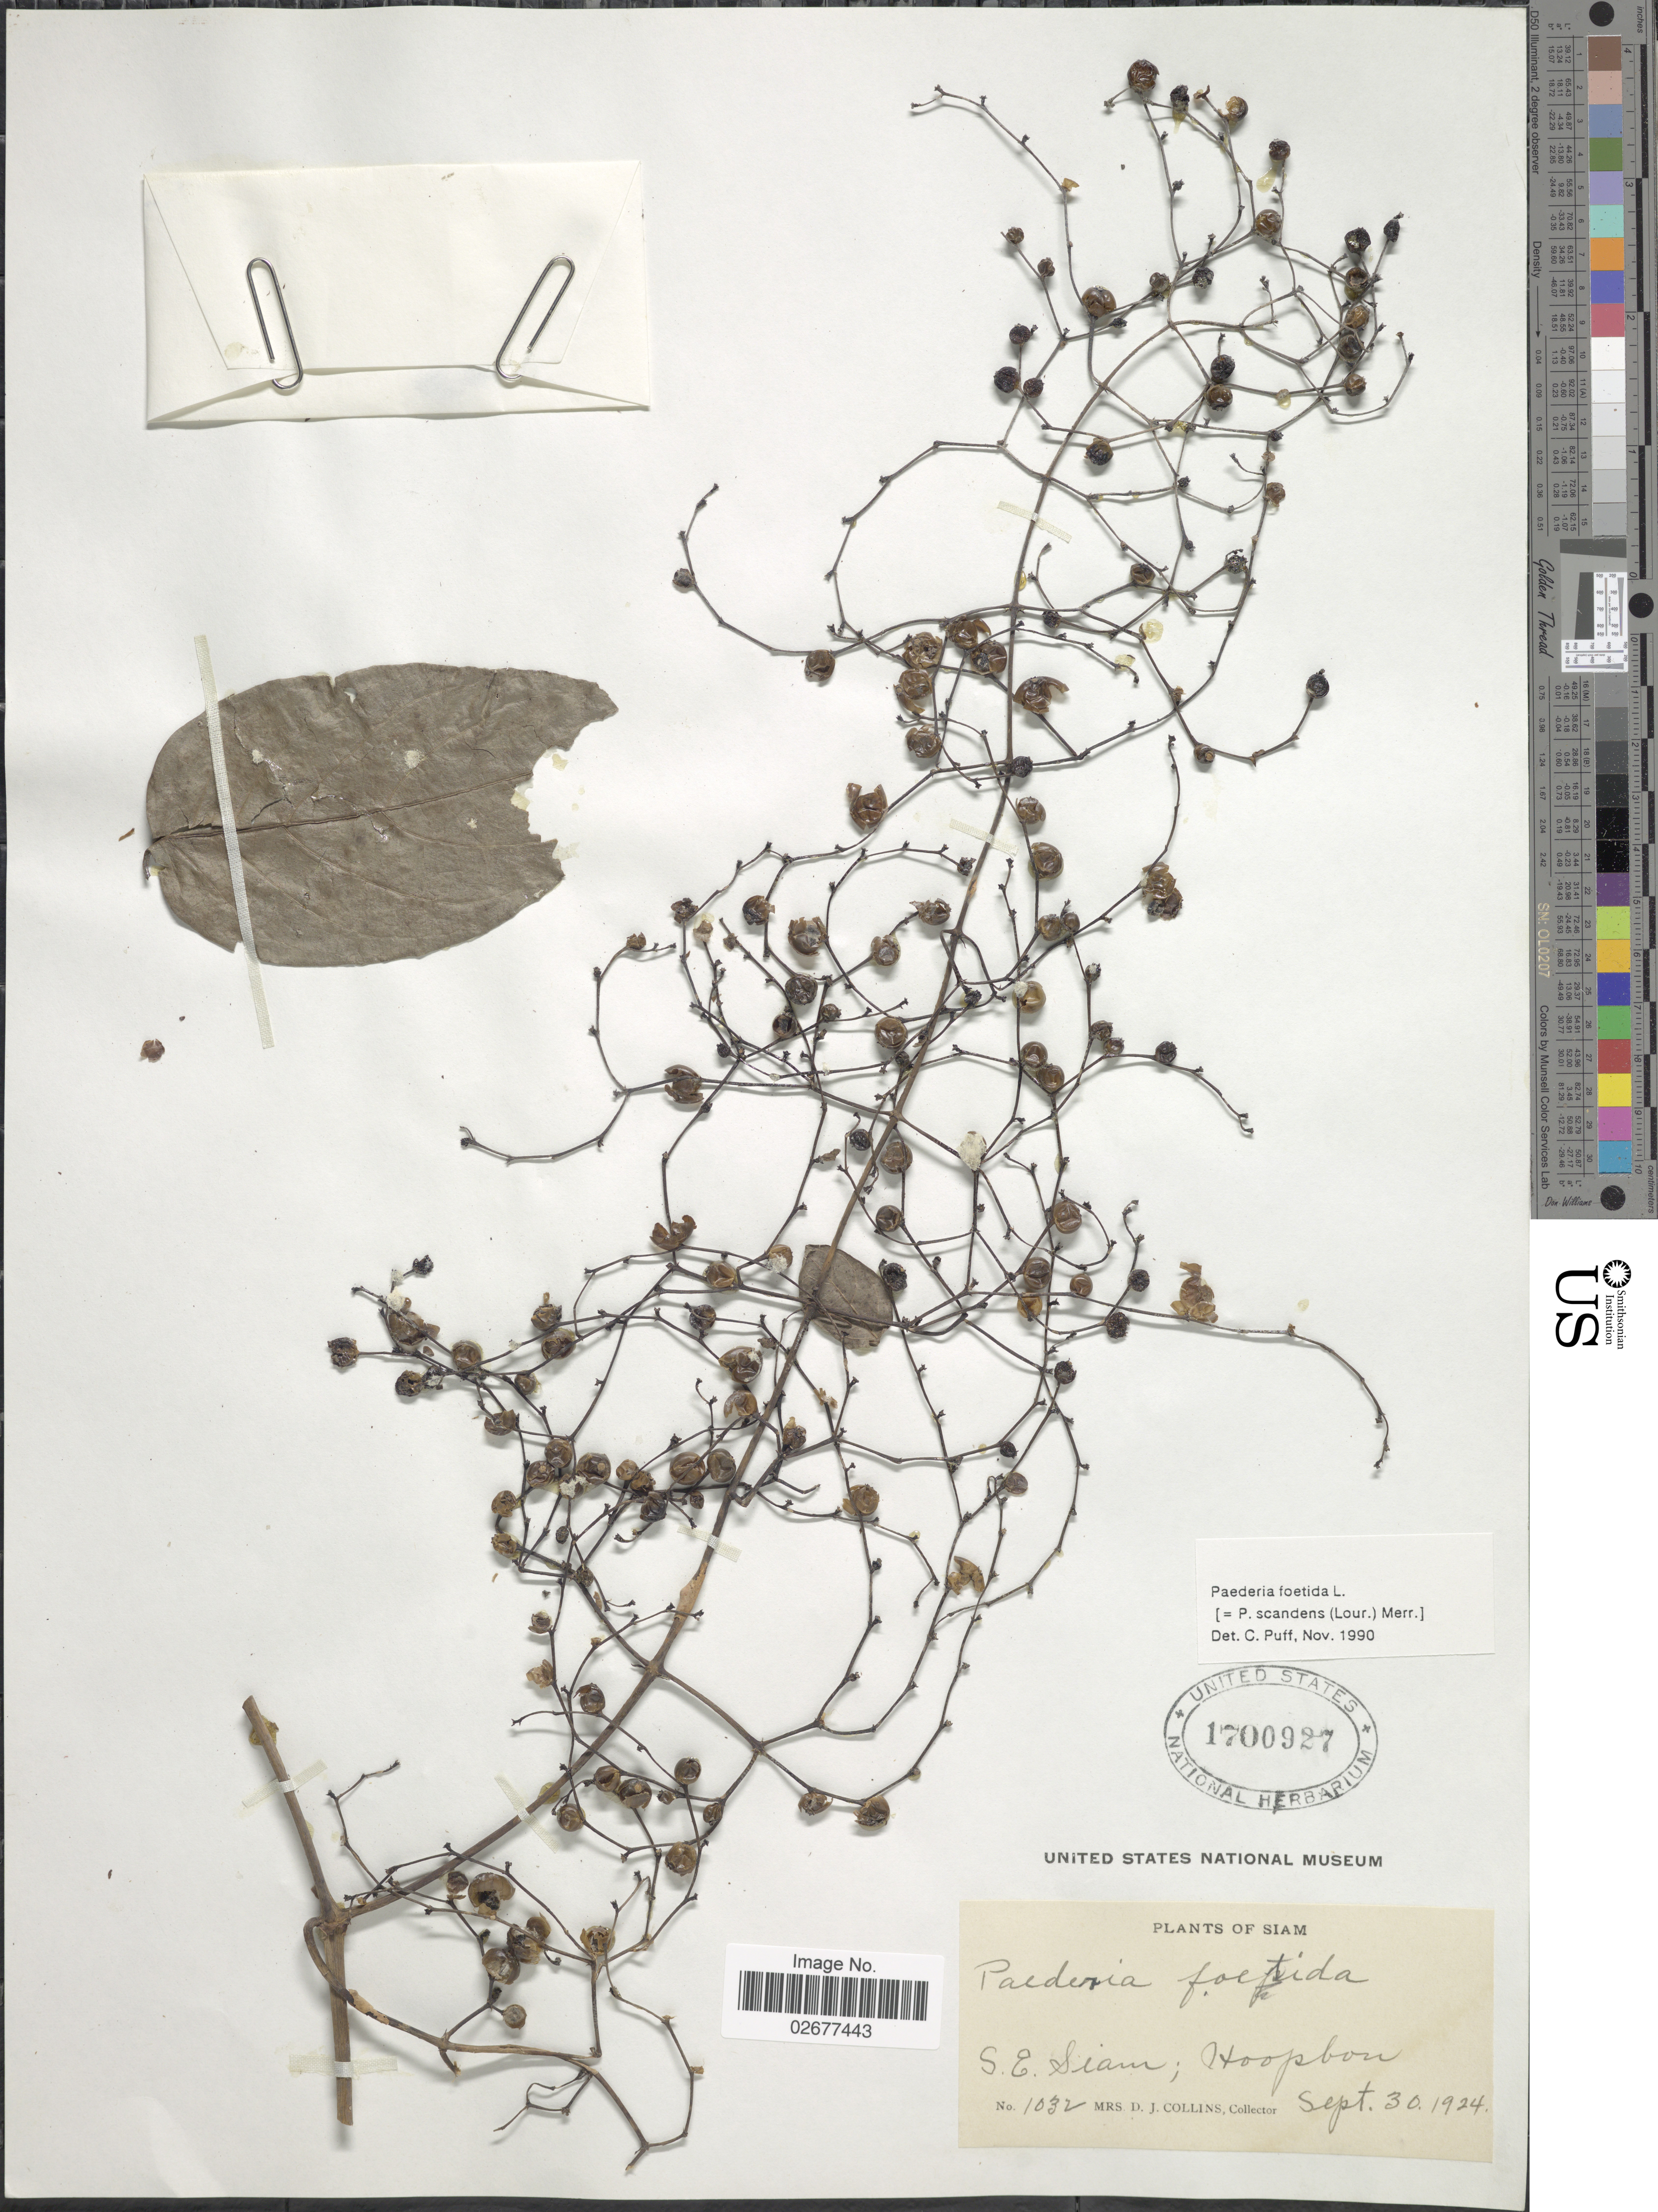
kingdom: Plantae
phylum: Tracheophyta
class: Magnoliopsida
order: Gentianales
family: Rubiaceae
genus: Paederia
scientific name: Paederia foetida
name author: L.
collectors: Mrs. D. J. Collins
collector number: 1032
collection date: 1924-09-30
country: Thailand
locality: S.E. Siam; Hoopbon.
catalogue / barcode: US 1700927